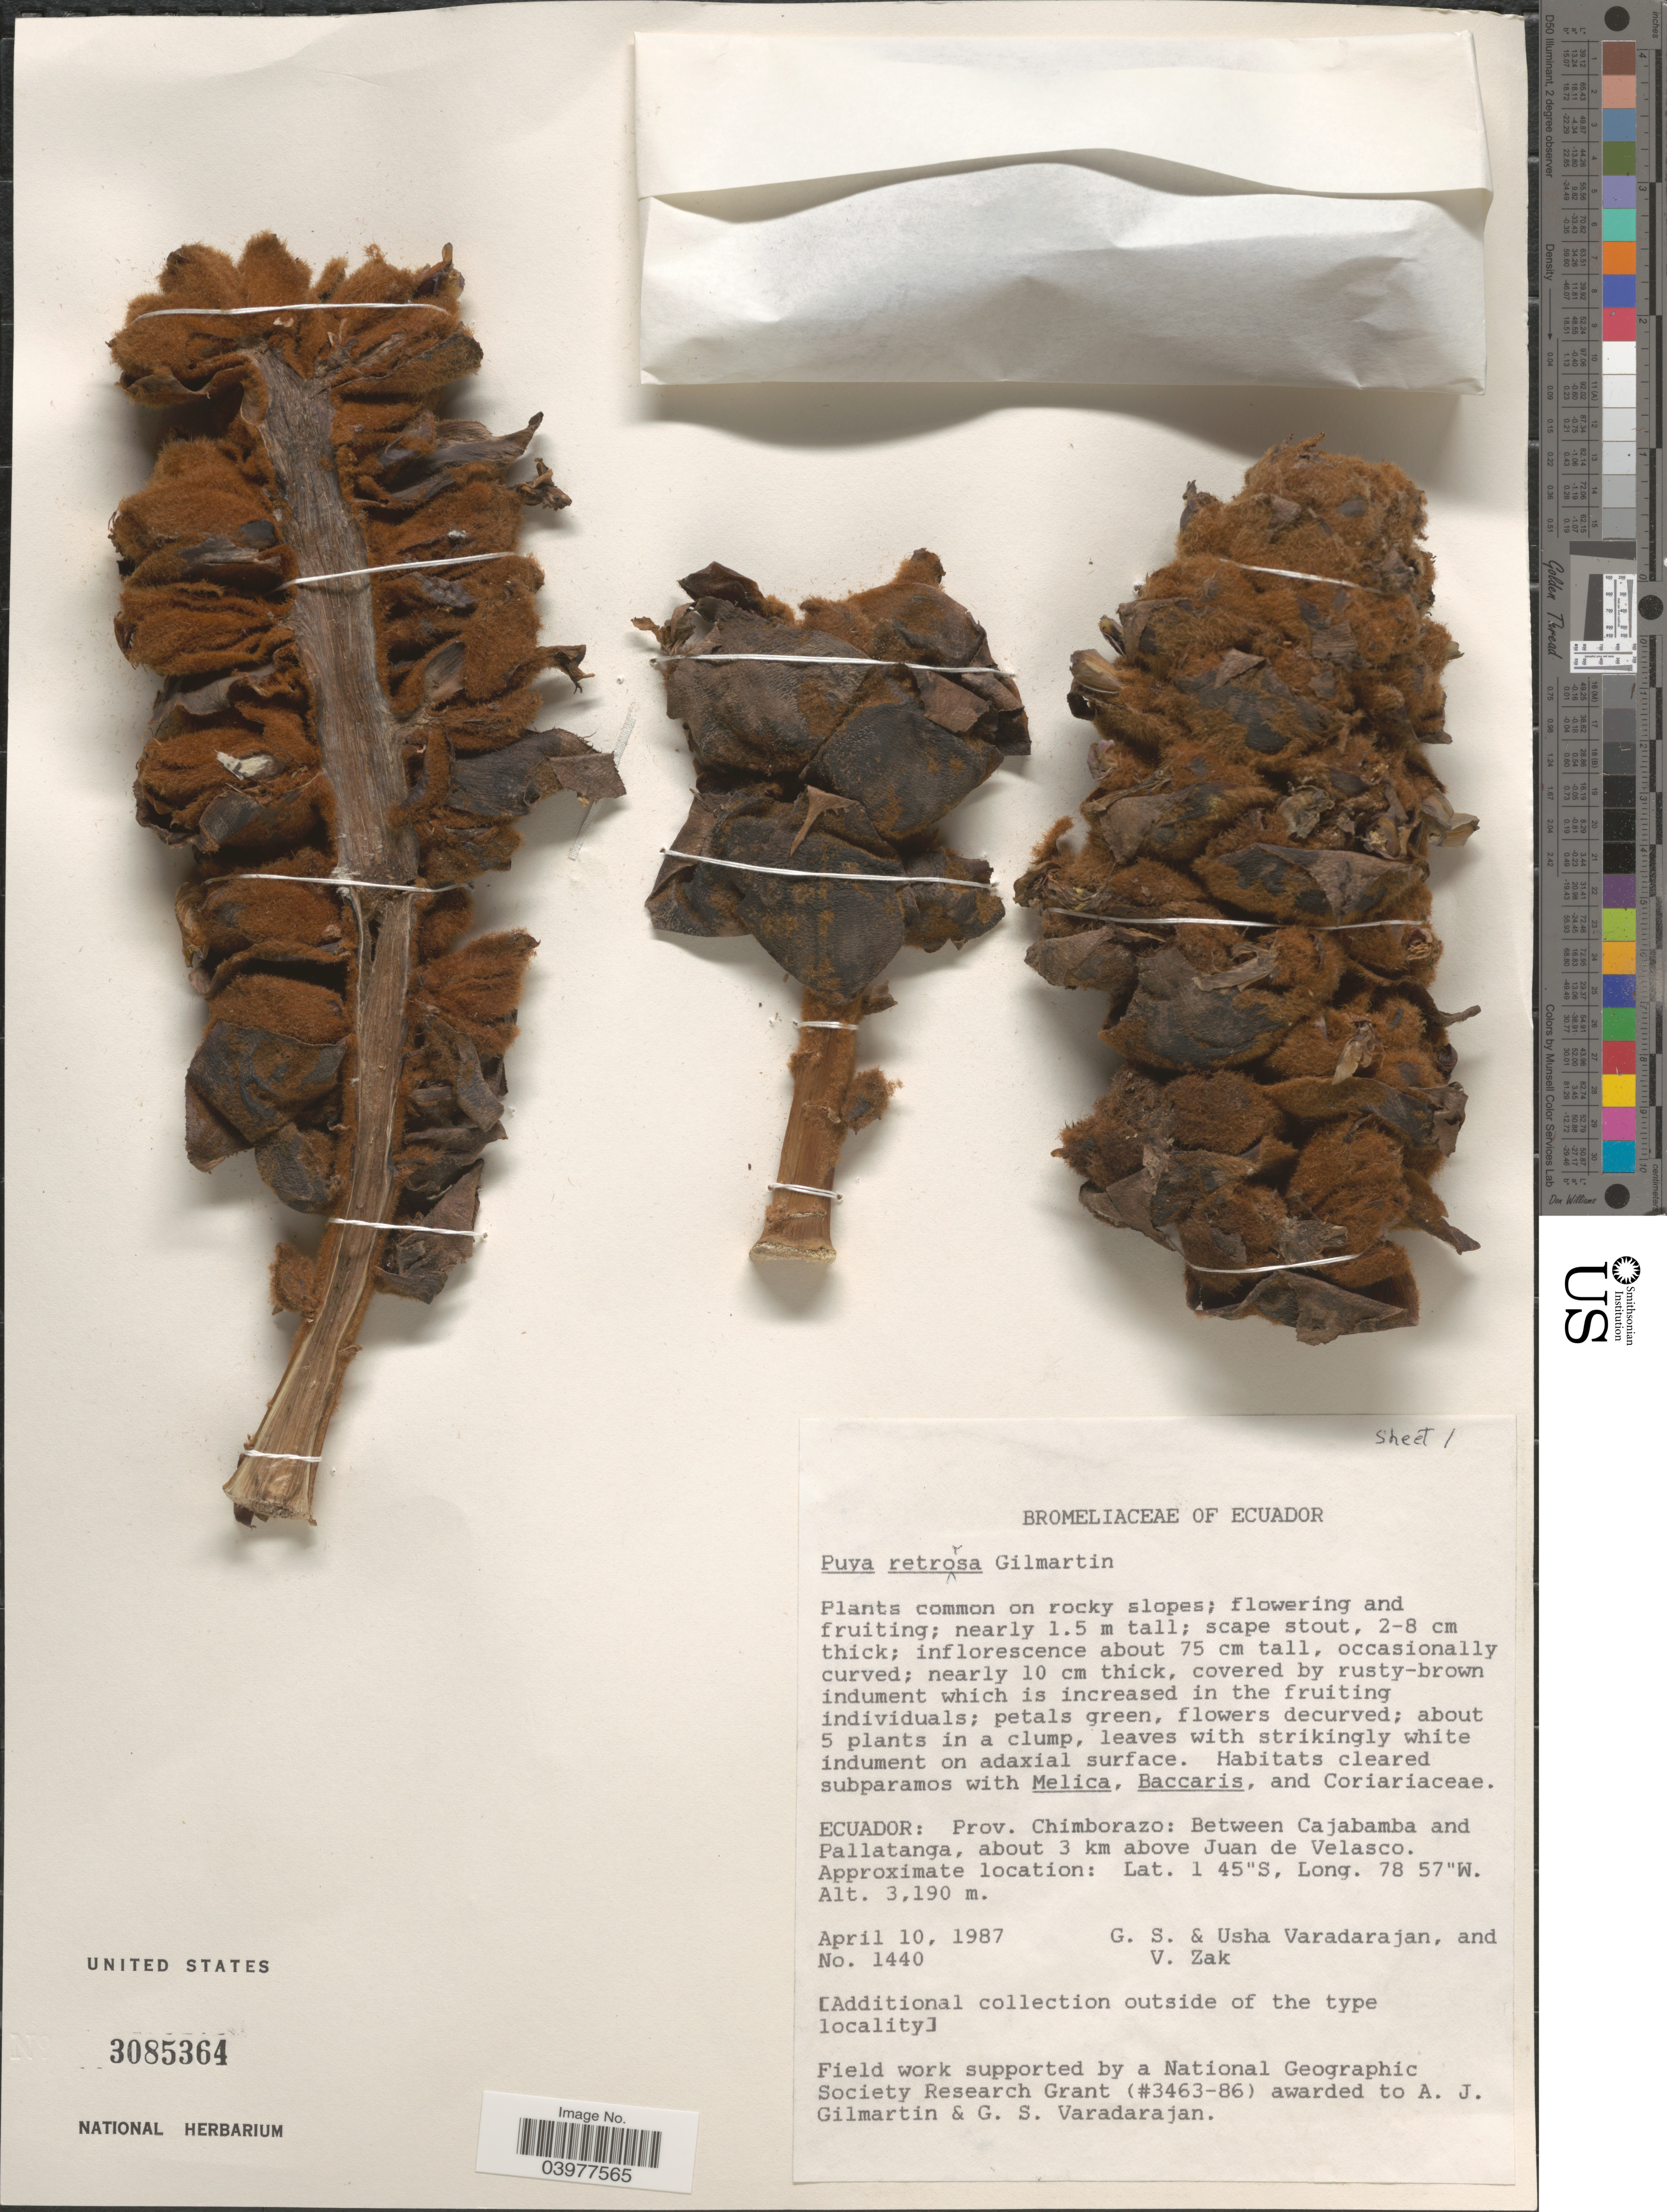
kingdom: Plantae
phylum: Tracheophyta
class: Liliopsida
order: Poales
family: Bromeliaceae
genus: Puya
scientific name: Puya retrorsa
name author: Gilmartin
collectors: G. S. Varadarajan, U. Varadarajan & V. Zak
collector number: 1440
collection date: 1987-04-10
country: Ecuador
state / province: Chimborazo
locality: Between Cajabamba and Pallatanga, about 3 km above Juan de Velasco.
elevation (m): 3190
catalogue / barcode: US 3085364